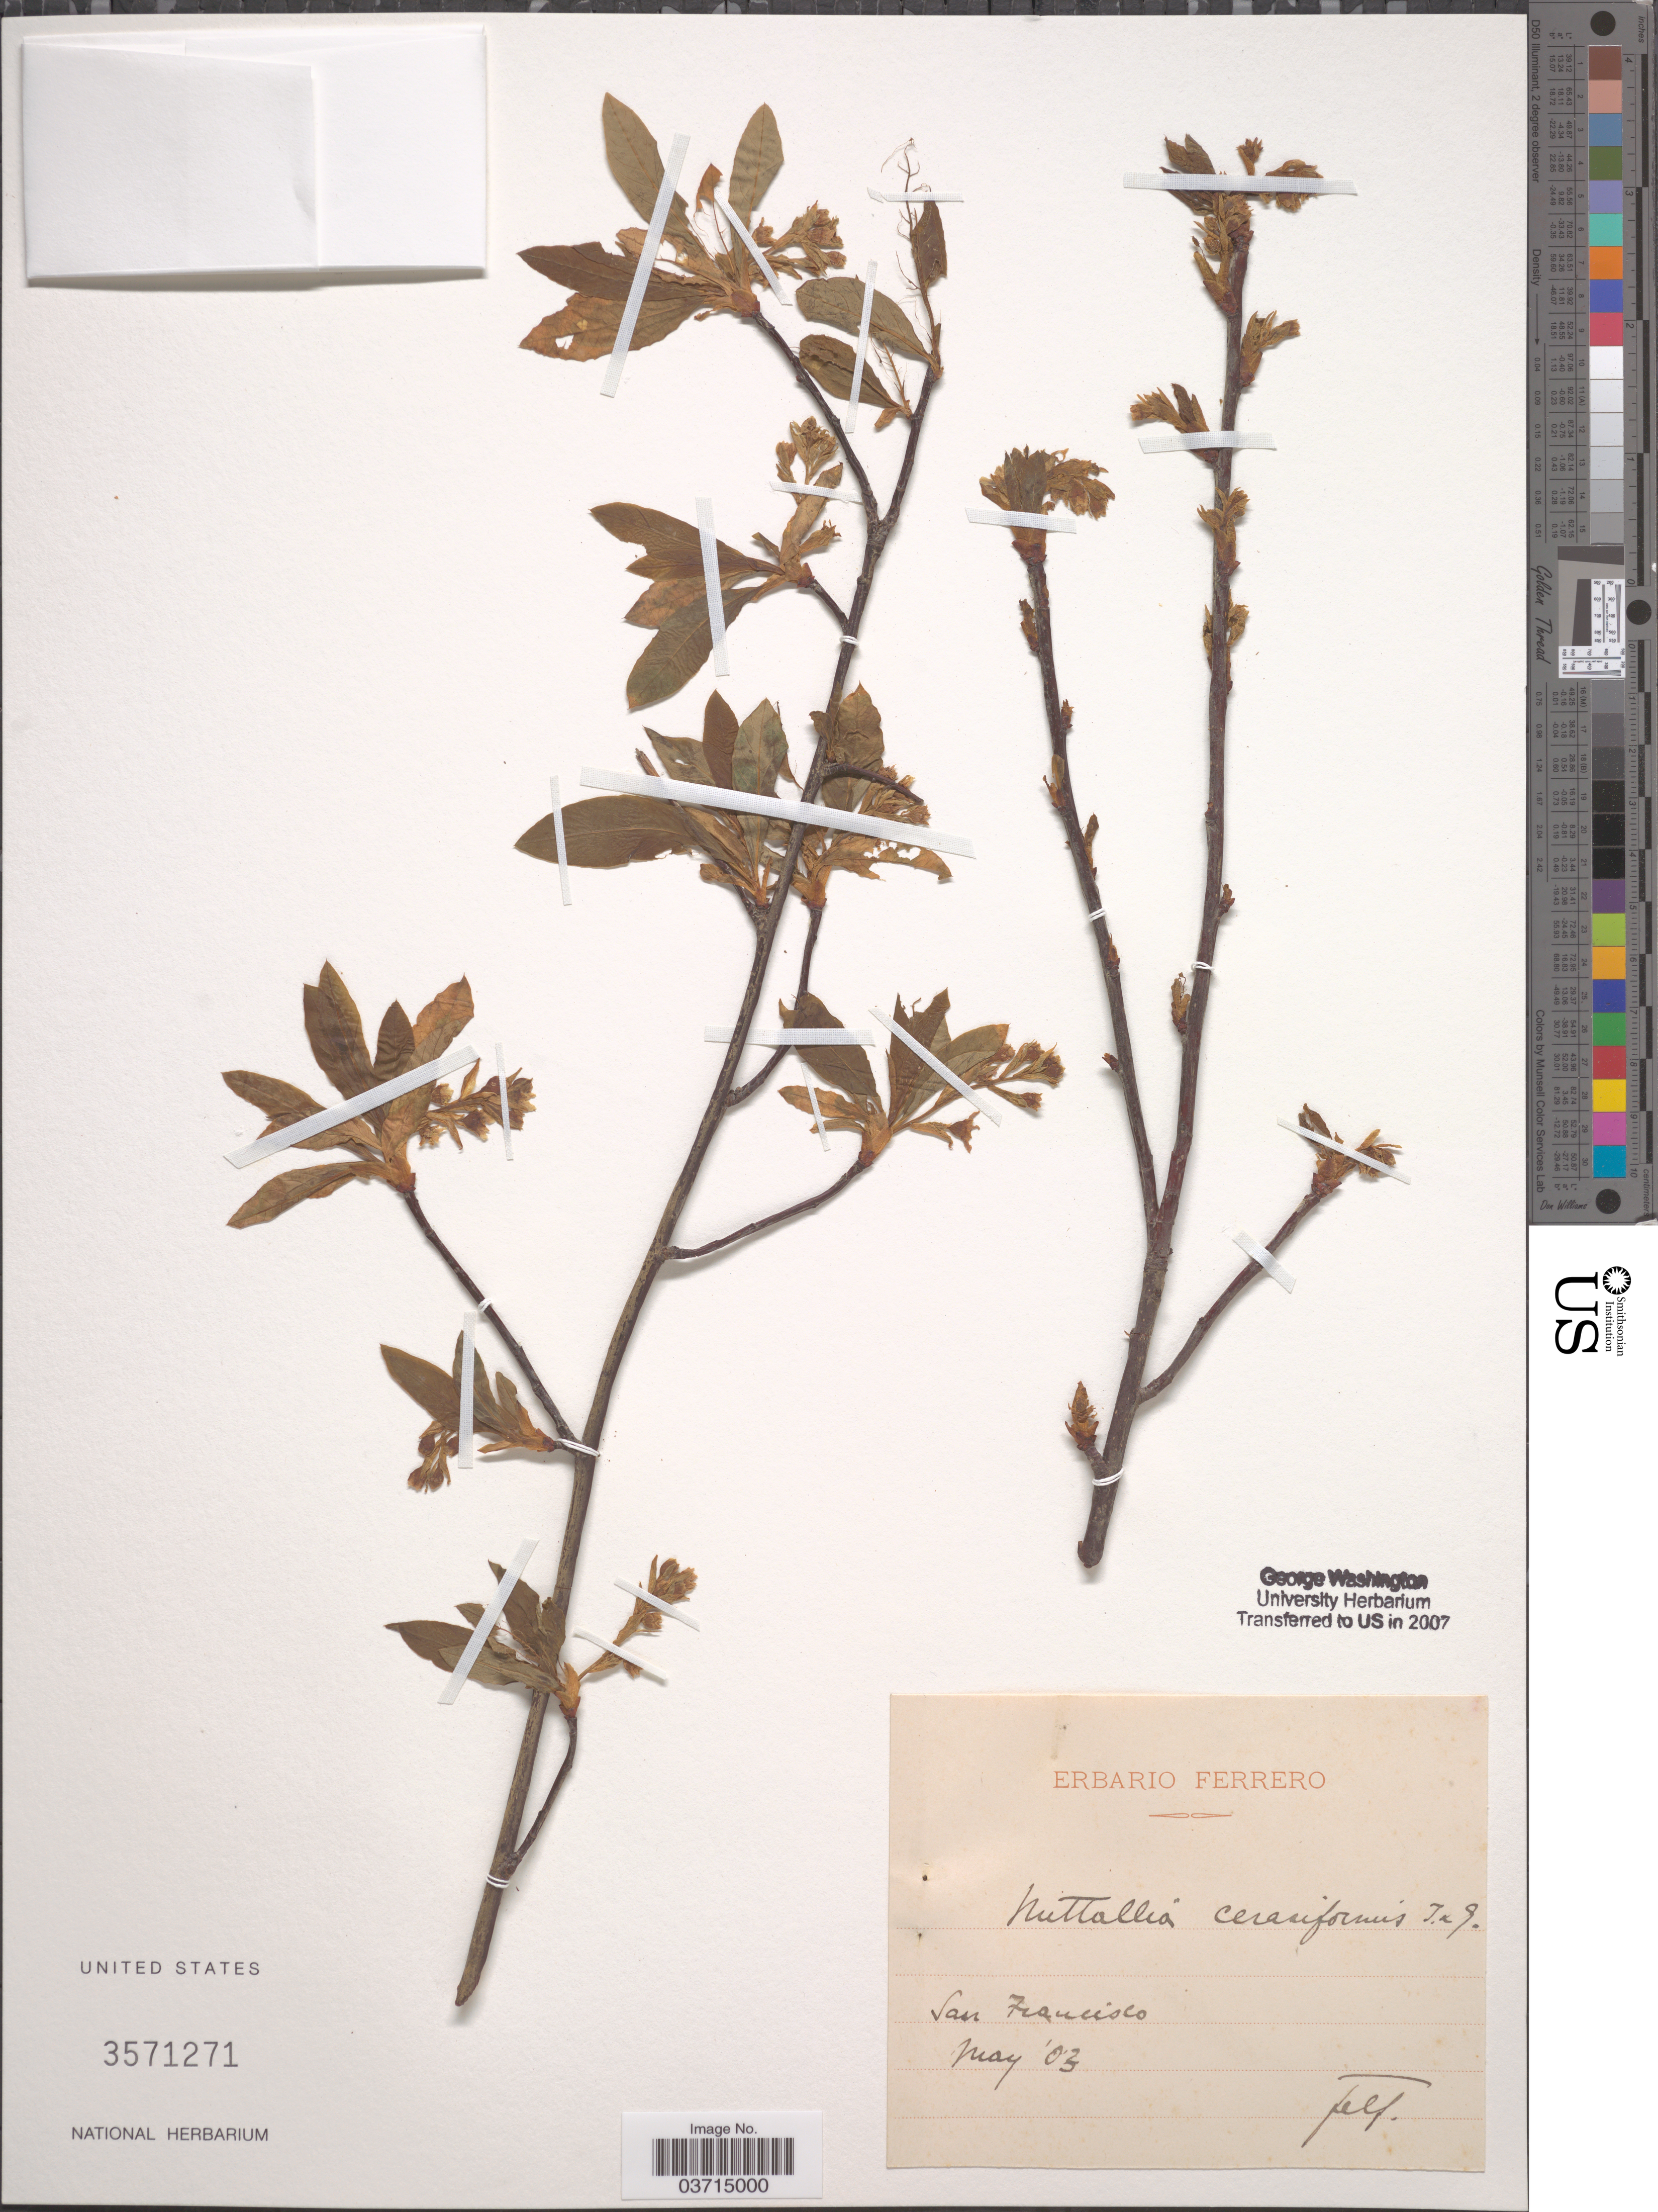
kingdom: Plantae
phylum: Tracheophyta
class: Magnoliopsida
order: Rosales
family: Rosaceae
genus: Oemleria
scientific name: Oemleria cerasiformis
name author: (Torr. & A. Gray ex Hook. & Arn.) J.W. Landon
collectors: F. Ferrero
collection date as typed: Transcribed d/m/y: /5/3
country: United States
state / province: California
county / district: San Francisco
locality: San Francisco.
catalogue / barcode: US 3571271